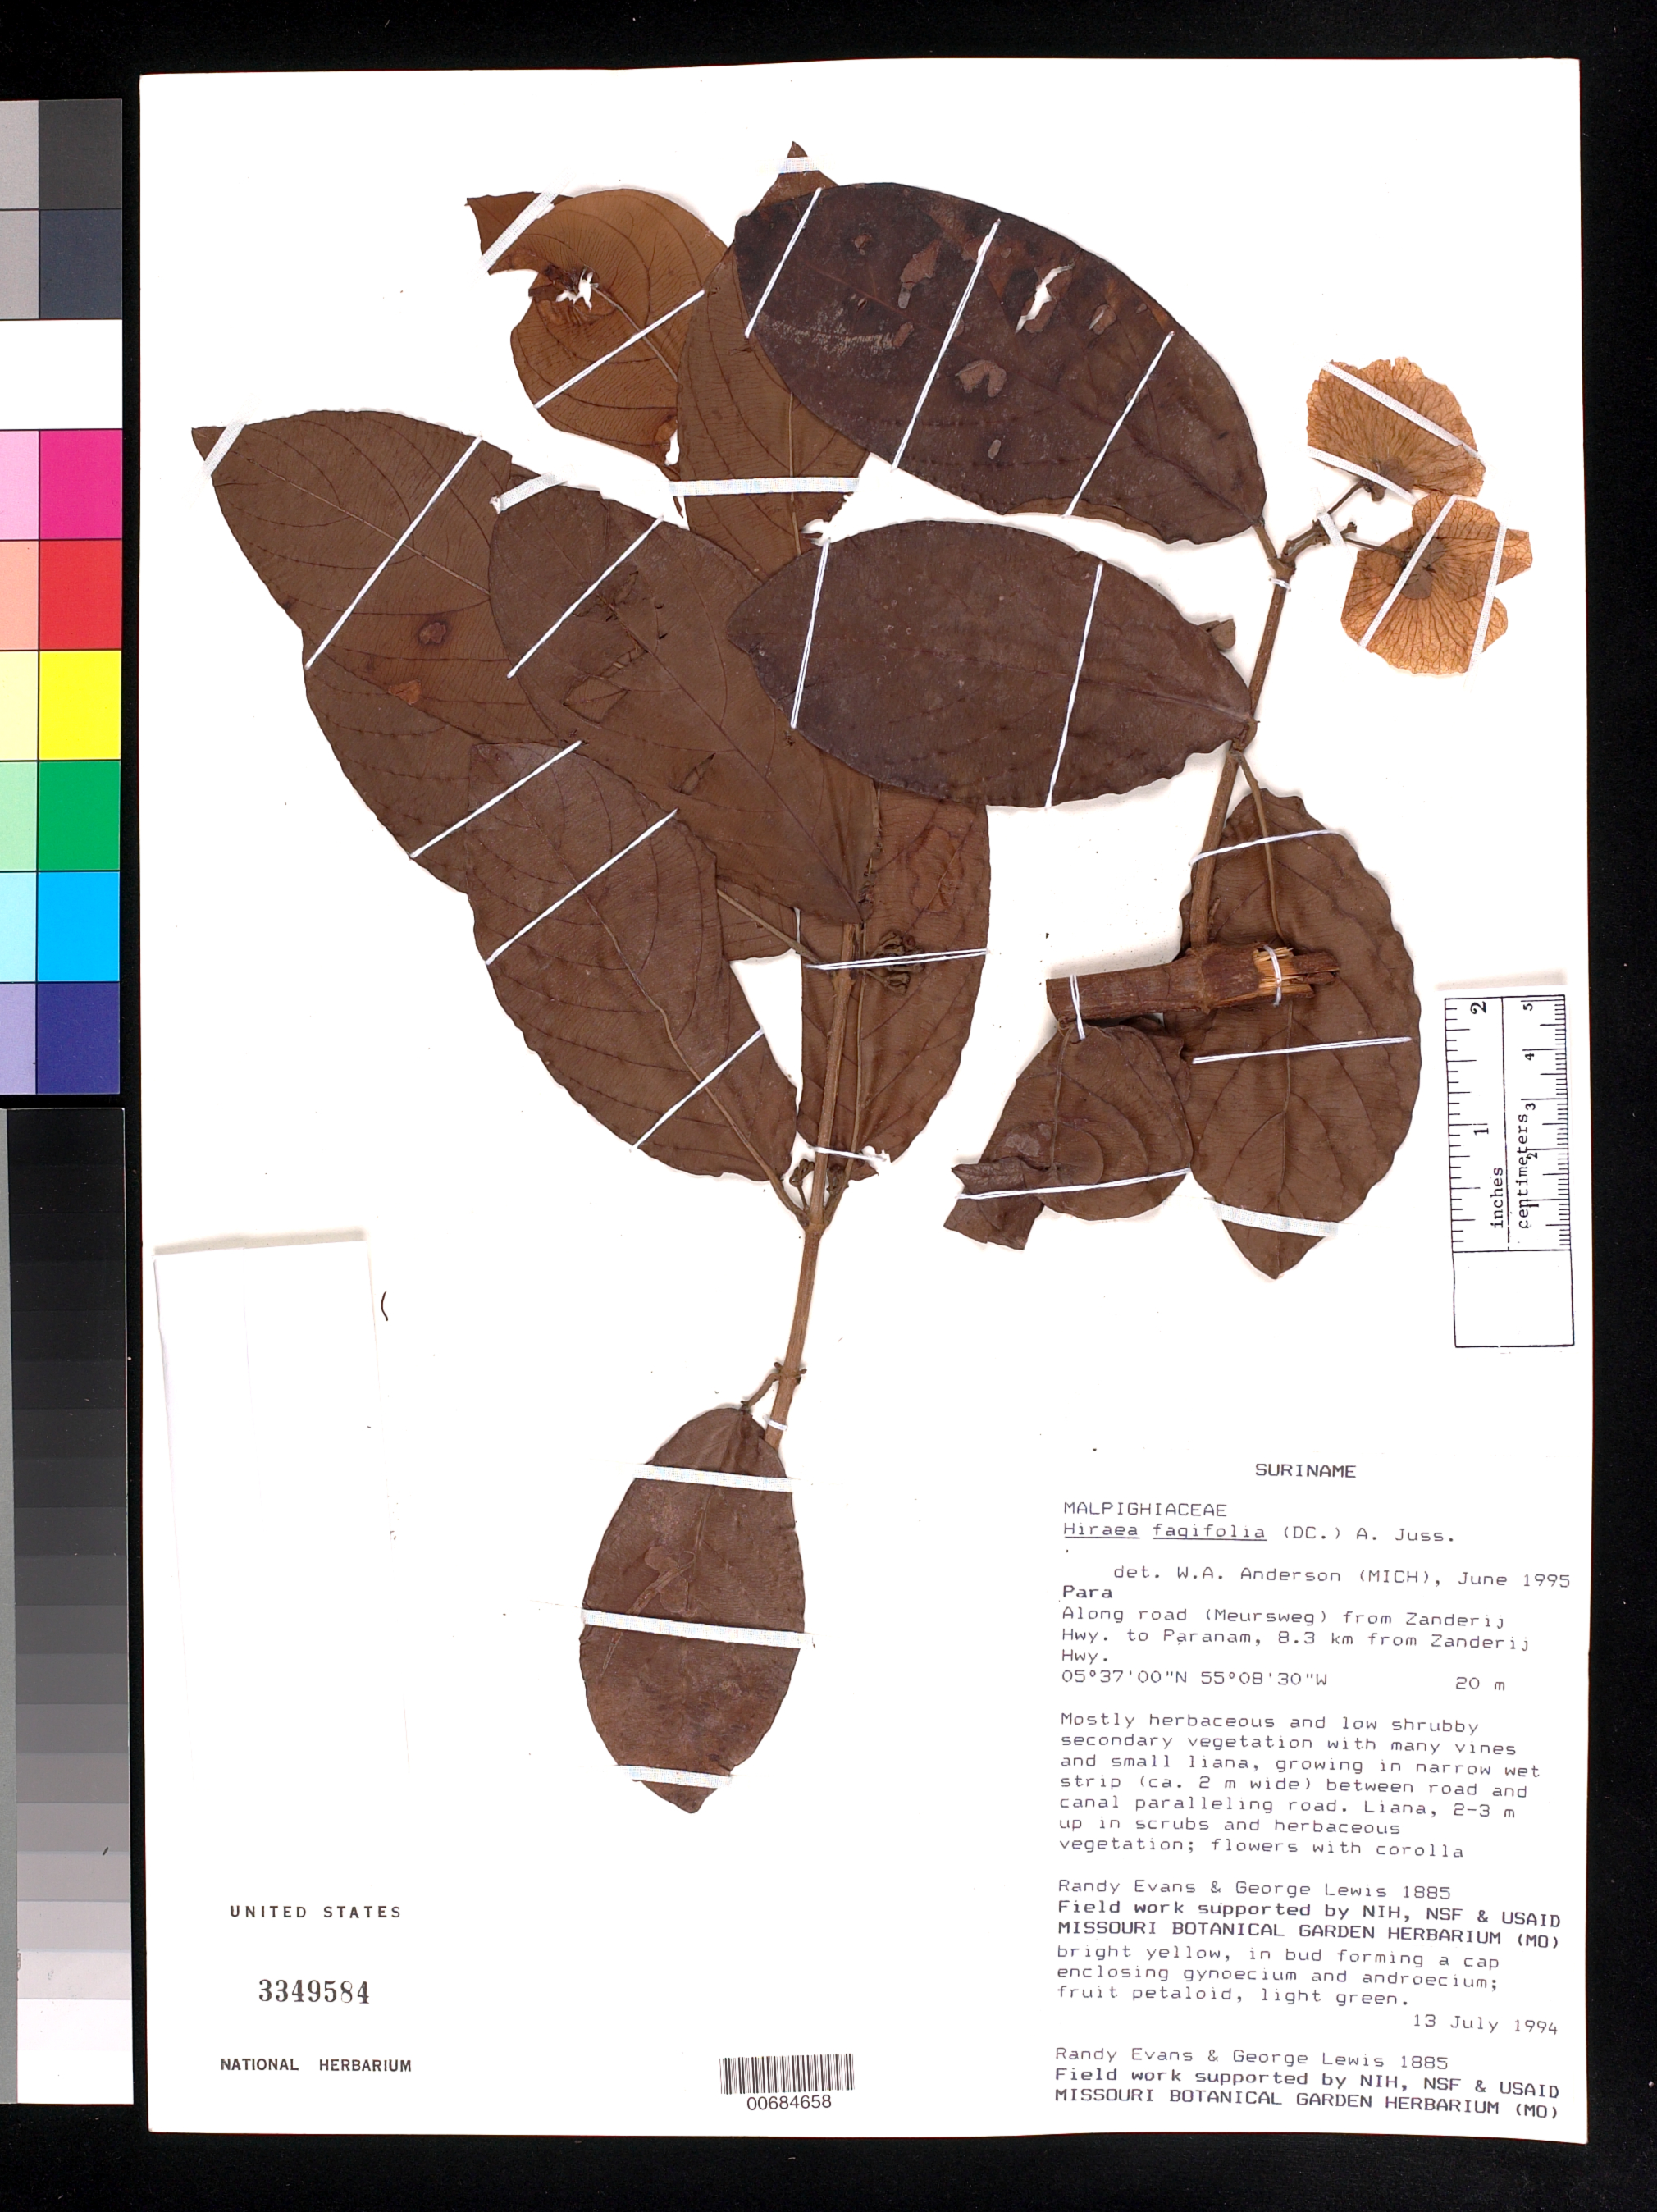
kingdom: Plantae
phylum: Tracheophyta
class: Magnoliopsida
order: Malpighiales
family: Malpighiaceae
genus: Hiraea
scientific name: Hiraea fagifolia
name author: (DC.) A. Juss.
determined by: Anderson, W. A.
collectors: R. Evans & G. Lewis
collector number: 1885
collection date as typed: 13-Jul-94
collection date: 1994-07-13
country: Suriname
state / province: Para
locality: Zanderij, hwy to Paranam, 8.3 km from Zanderij Hwy.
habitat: Herbaceous & low shrubby secondary vegetation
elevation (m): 20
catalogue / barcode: US 3349584